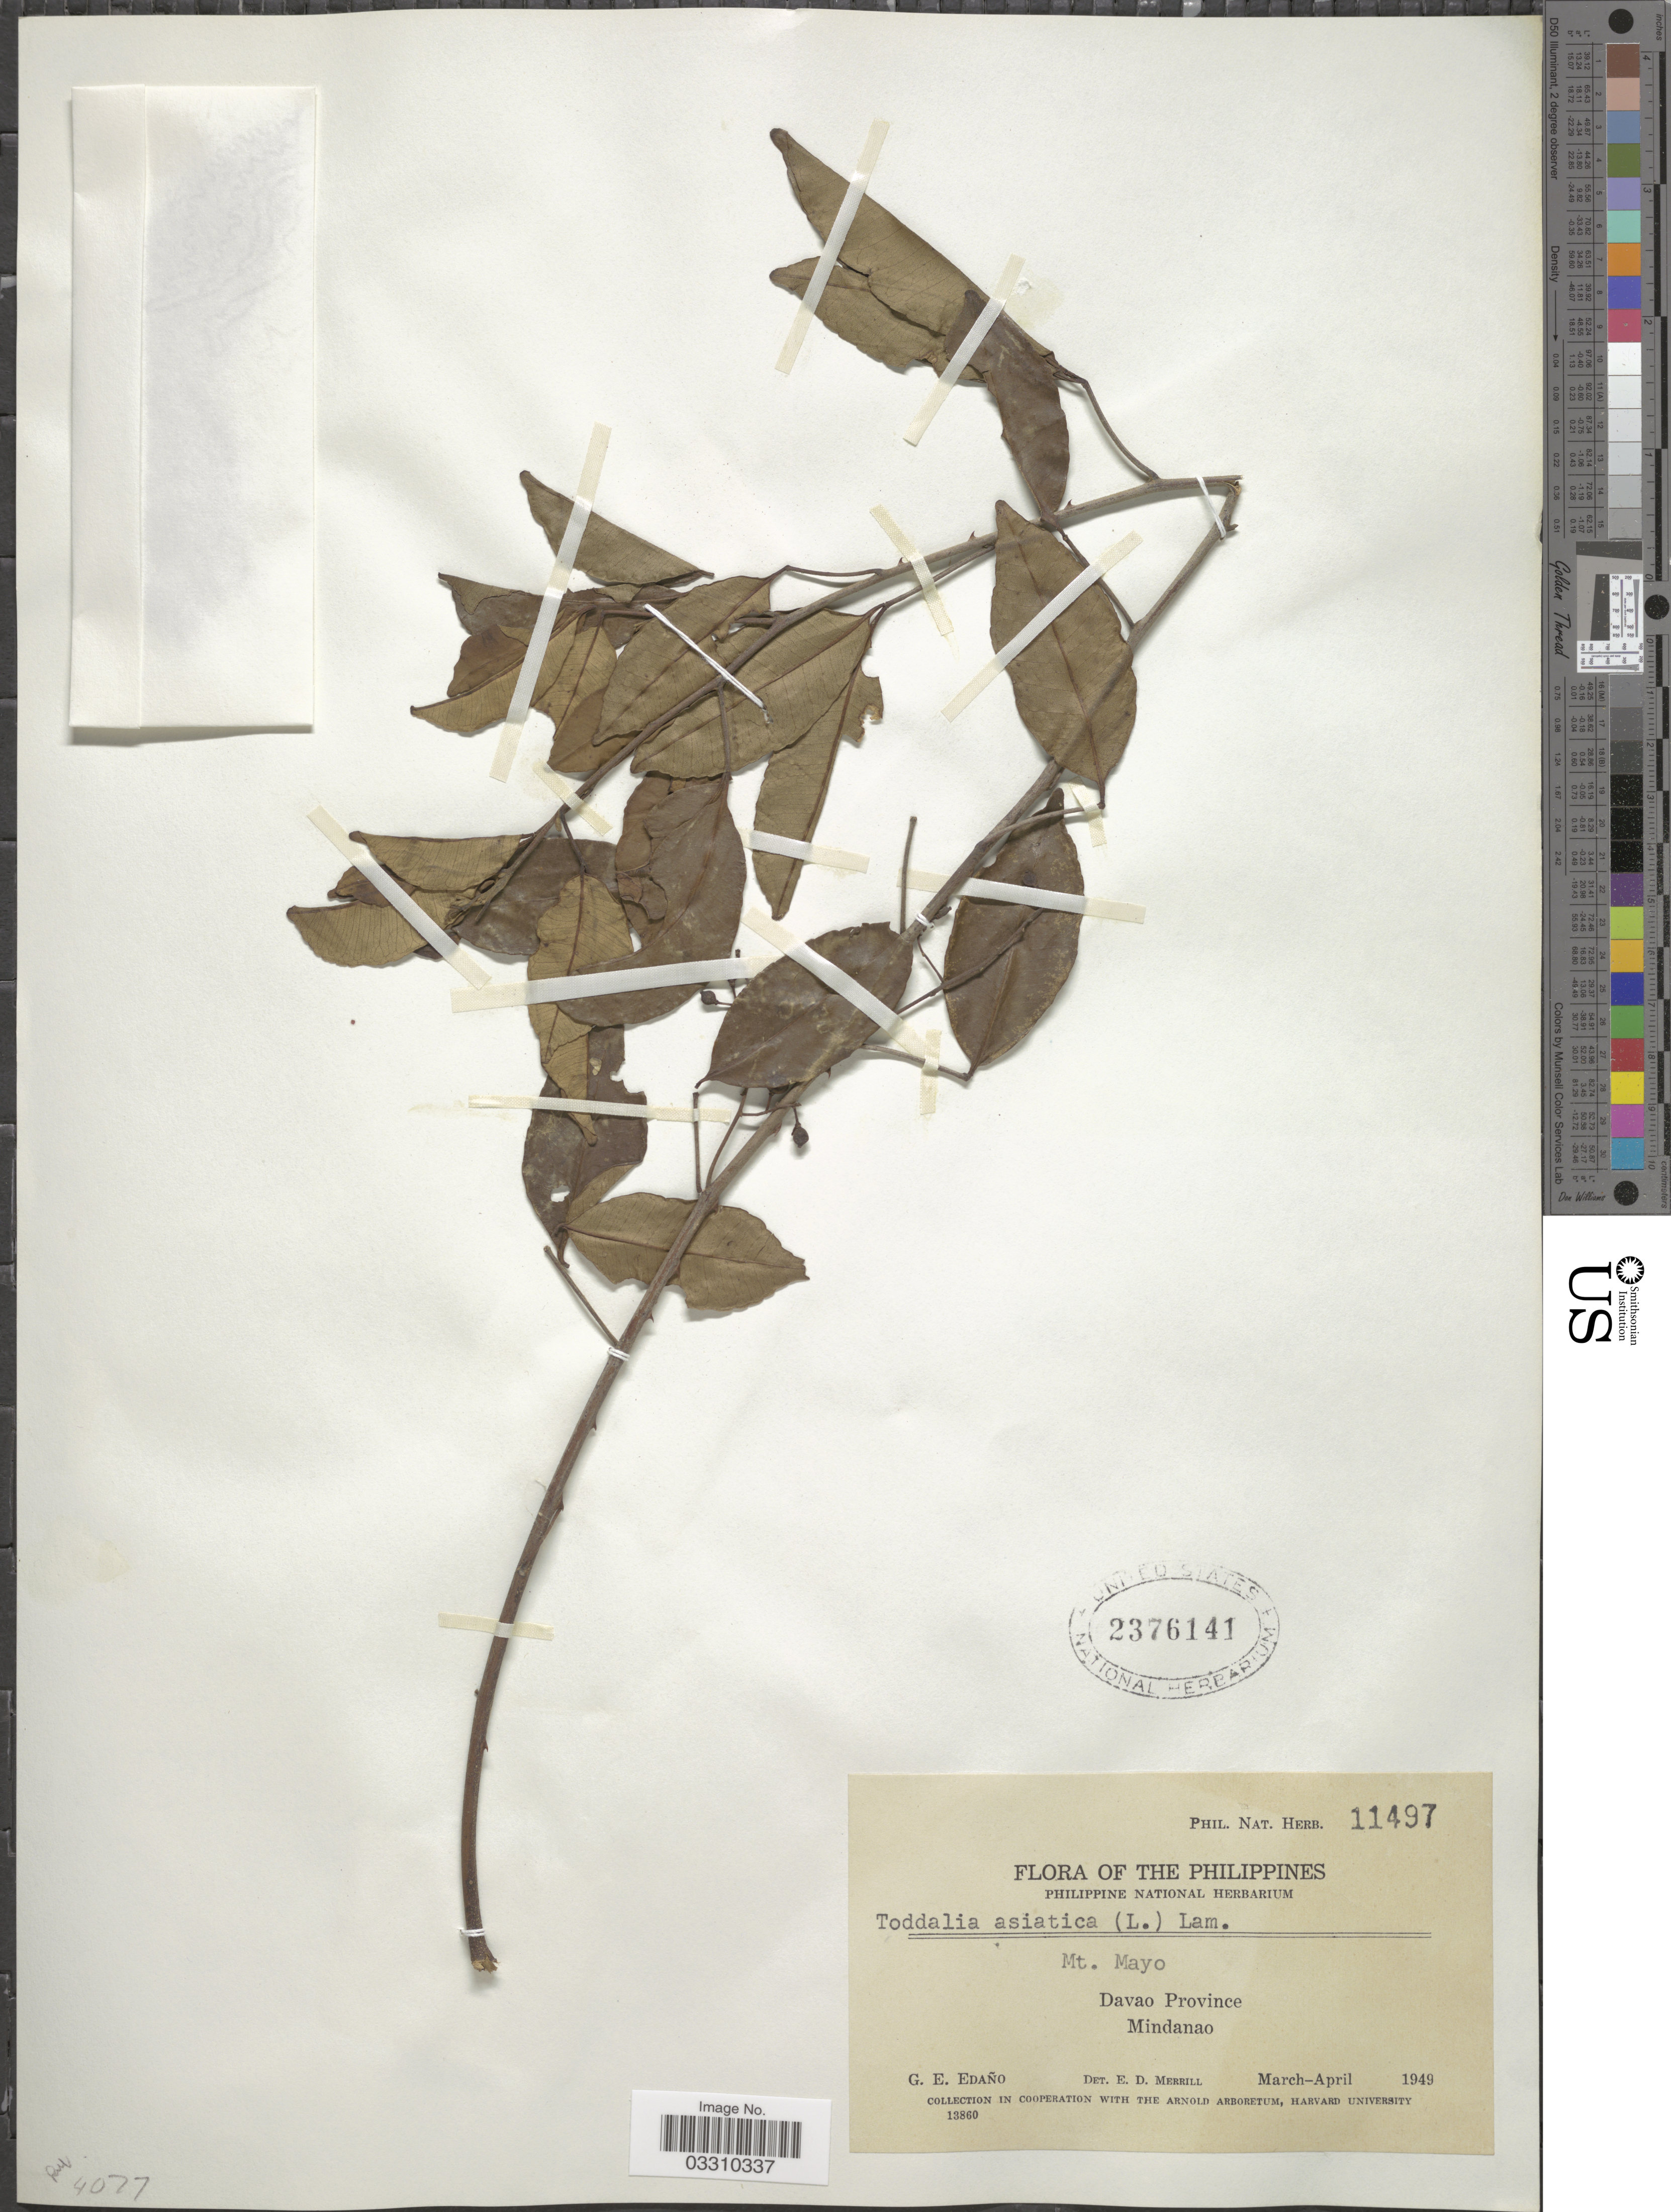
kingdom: Plantae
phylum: Tracheophyta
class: Magnoliopsida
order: Sapindales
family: Rutaceae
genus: Zanthoxylum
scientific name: Zanthoxylum asiaticum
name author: (L.) Appelhans et al.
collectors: G. E. Edaño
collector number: Phil. Nat. Herb. 11497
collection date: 1949-03/1949-04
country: Philippines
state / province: Davao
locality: Mt. Mayo. Mindanao.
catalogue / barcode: US 2376141